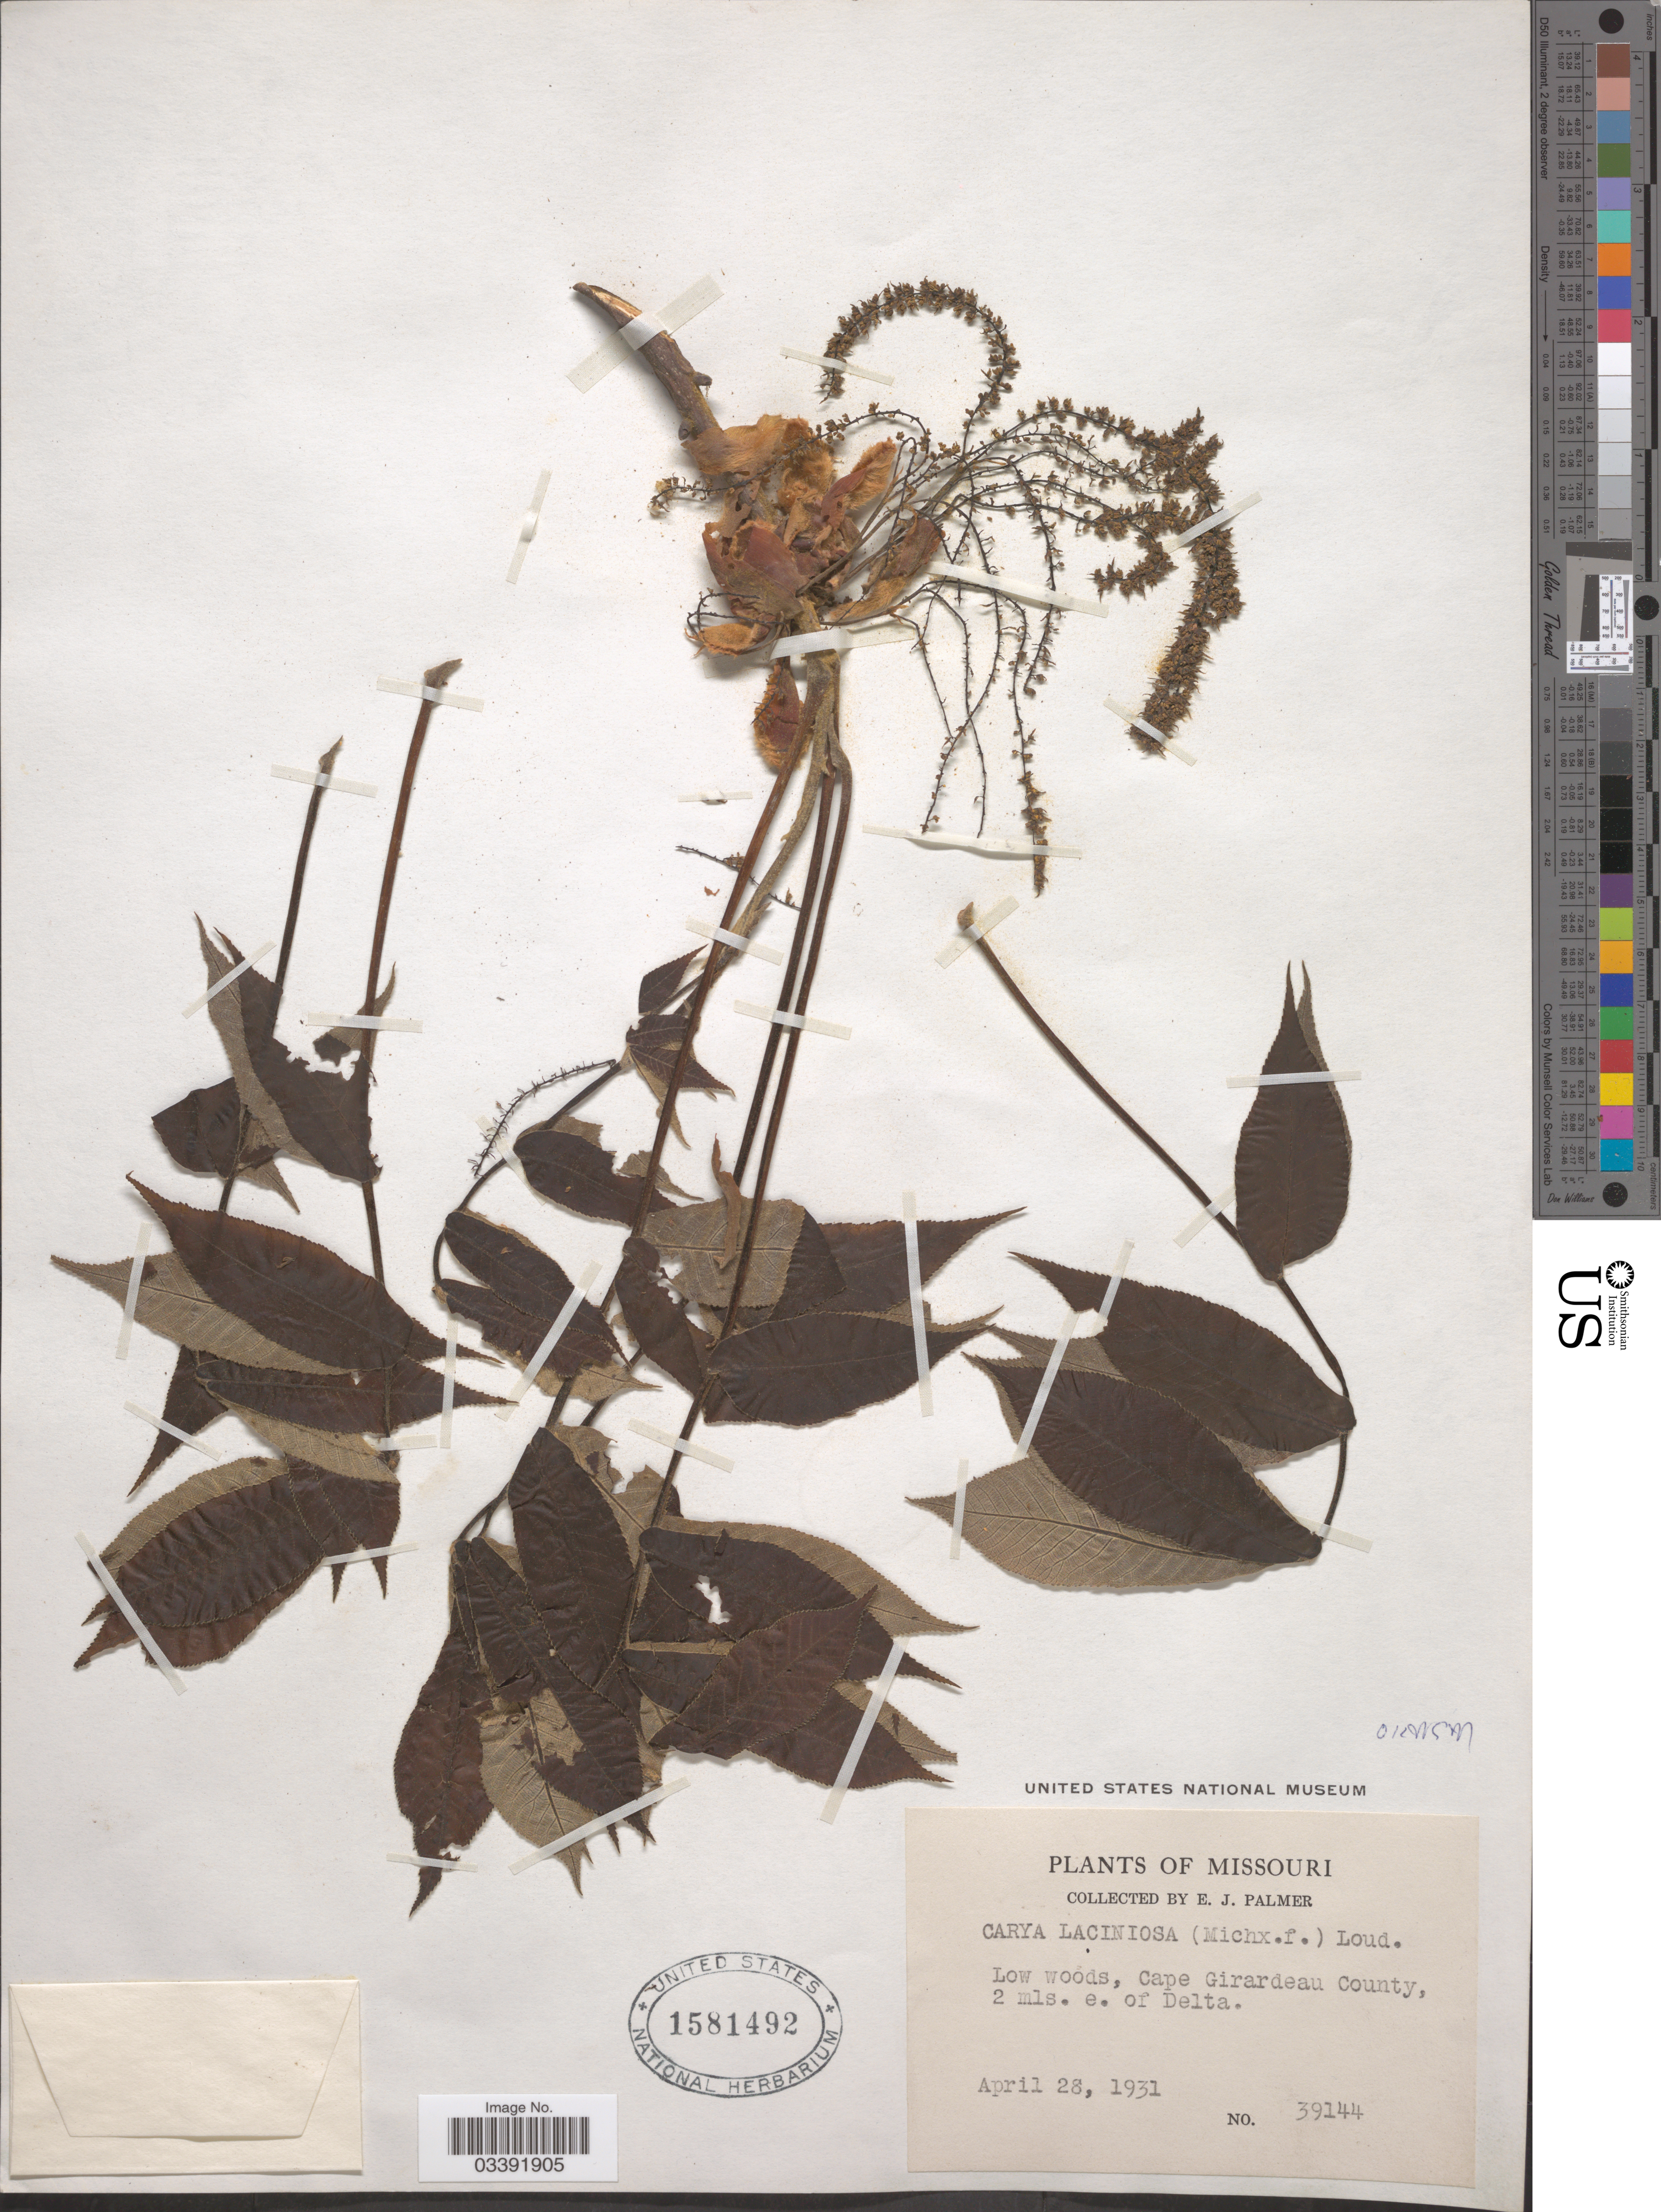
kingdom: Plantae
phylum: Tracheophyta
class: Magnoliopsida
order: Fagales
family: Juglandaceae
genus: Carya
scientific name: Carya laciniosa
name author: (F. Michx.) G. Don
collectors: E. J. Palmer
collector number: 39144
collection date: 1931-04-28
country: United States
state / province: Missouri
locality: Cape Girardeau County, 2 mls. e. of Delta.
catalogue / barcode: US 1581492